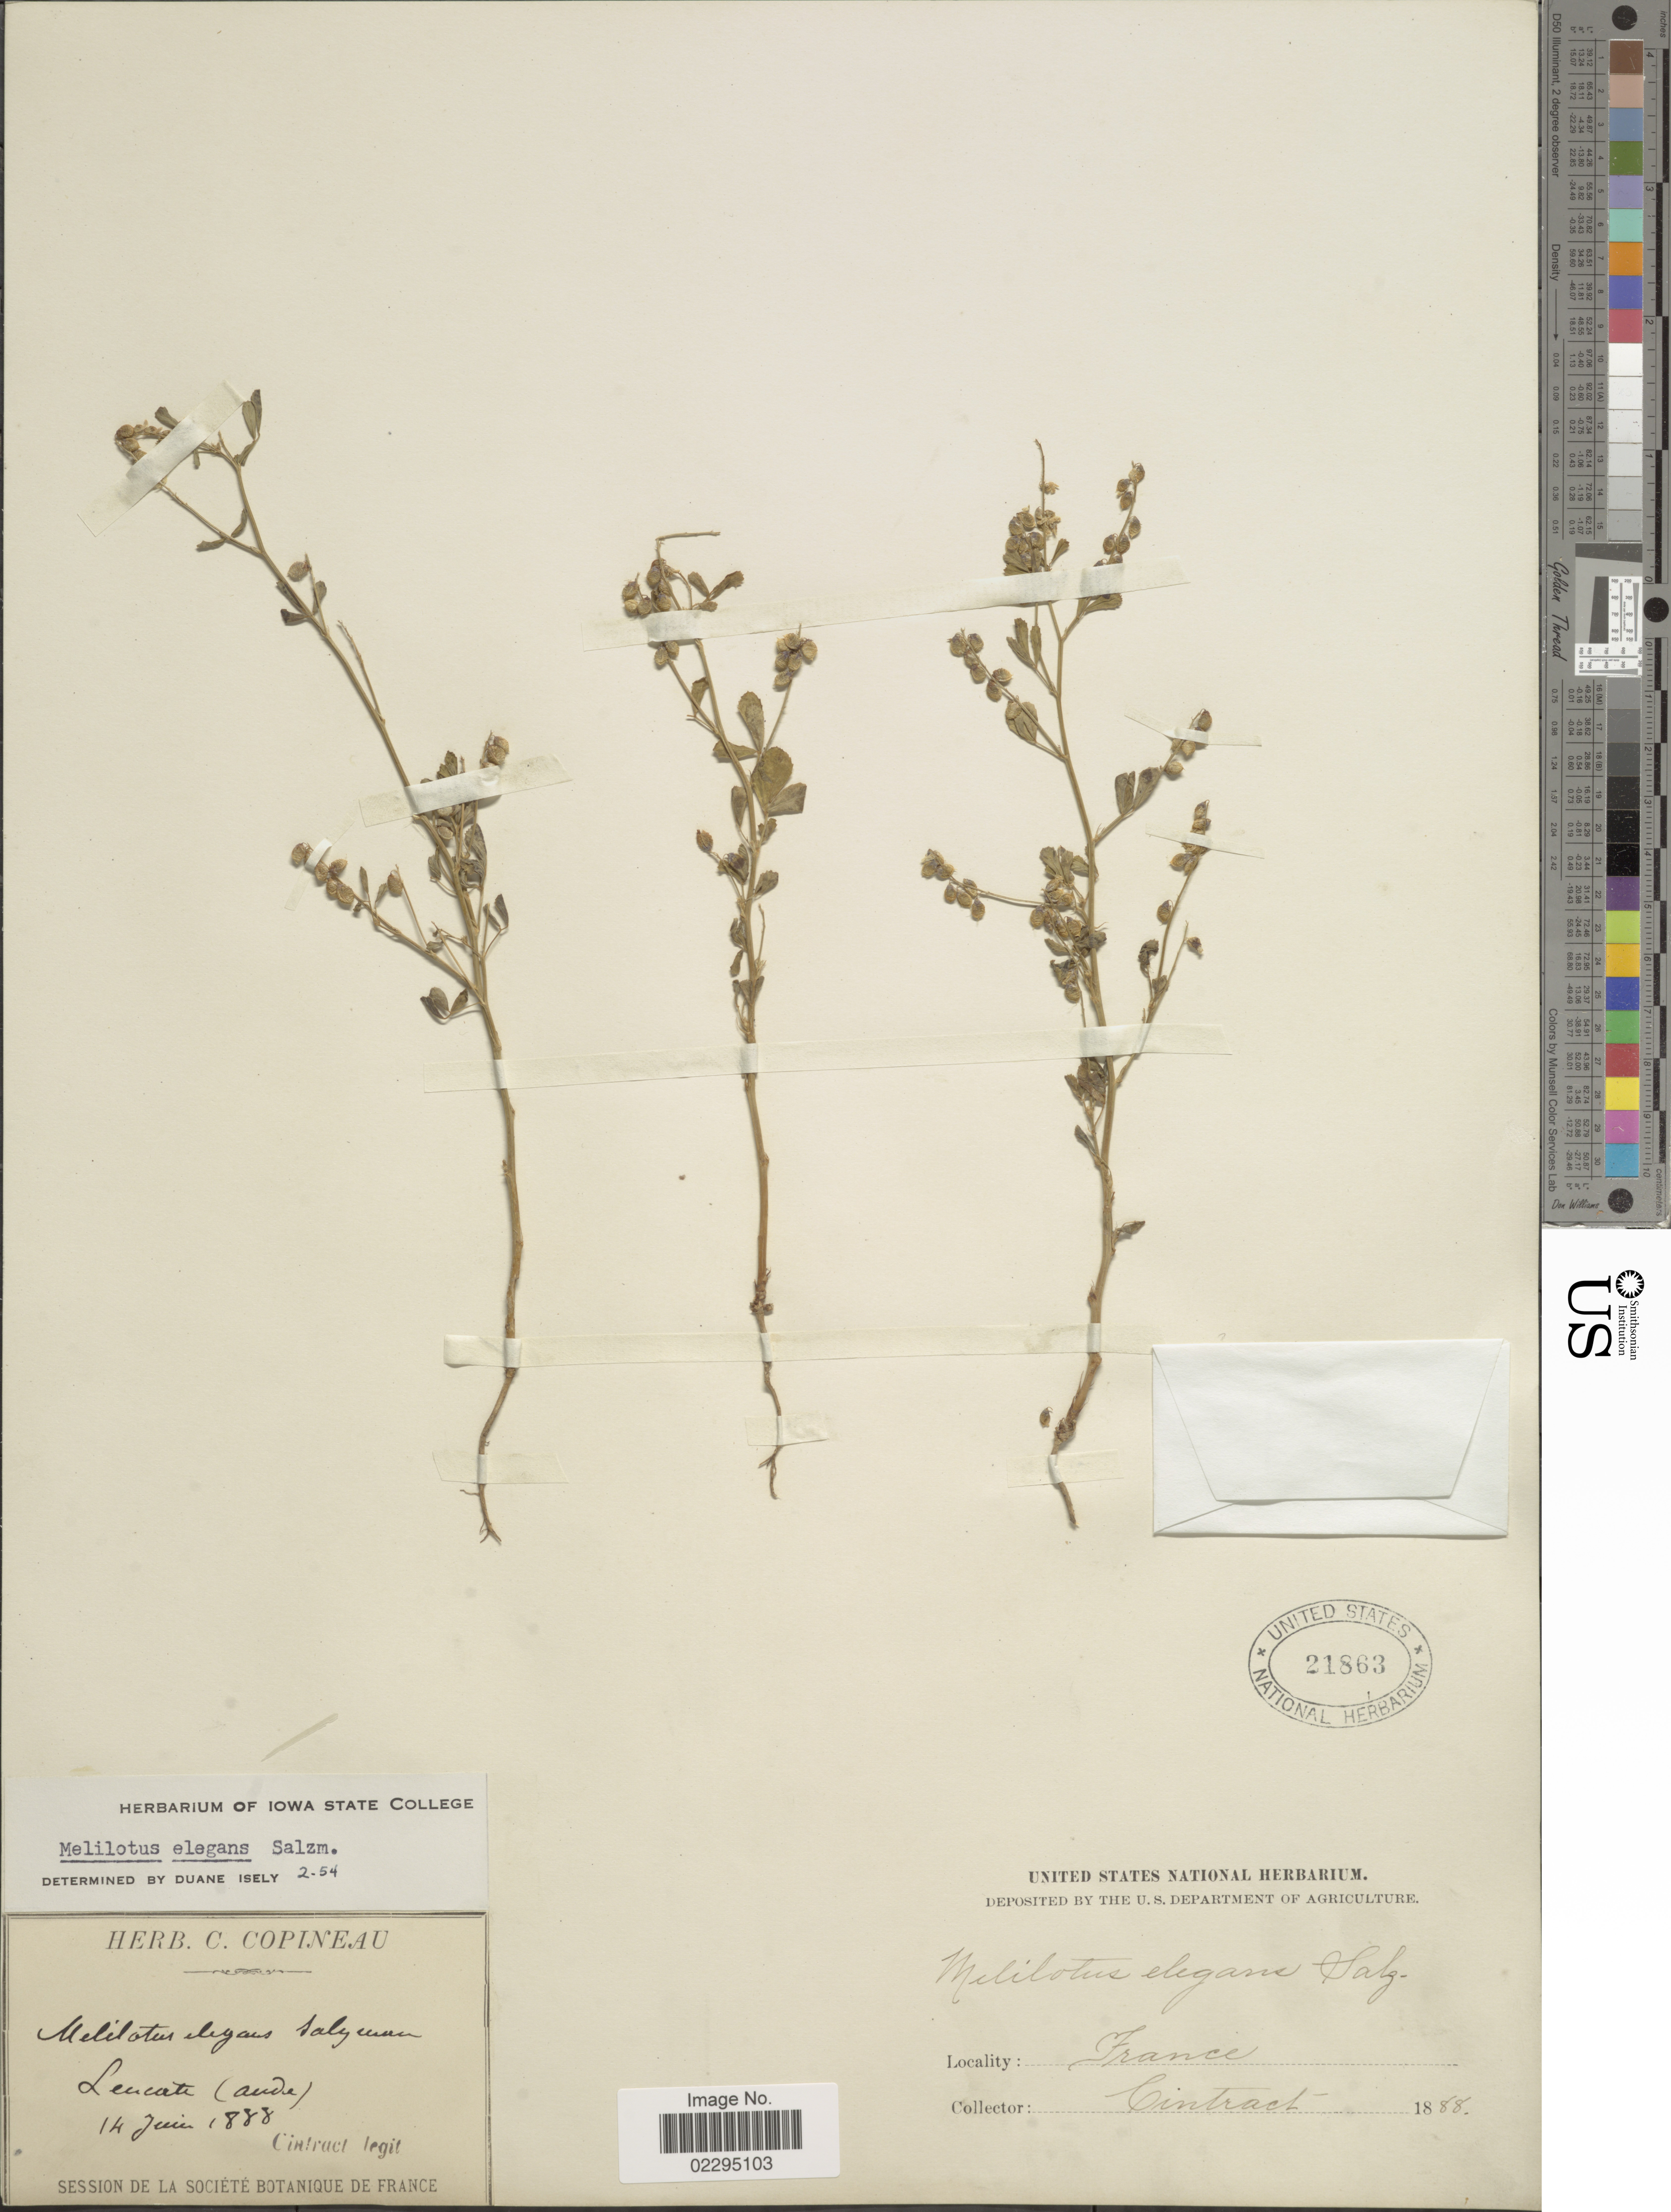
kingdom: Plantae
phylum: Tracheophyta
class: Magnoliopsida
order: Fabales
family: Fabaceae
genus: Melilotus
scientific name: Melilotus elegans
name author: Salzm. ex Ser.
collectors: Cintract, --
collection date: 1888-06-14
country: France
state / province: Occitanie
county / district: Aude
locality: Leucate (Aude), France.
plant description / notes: Corrected "Lencate" to "Leucate"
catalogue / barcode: US 21863